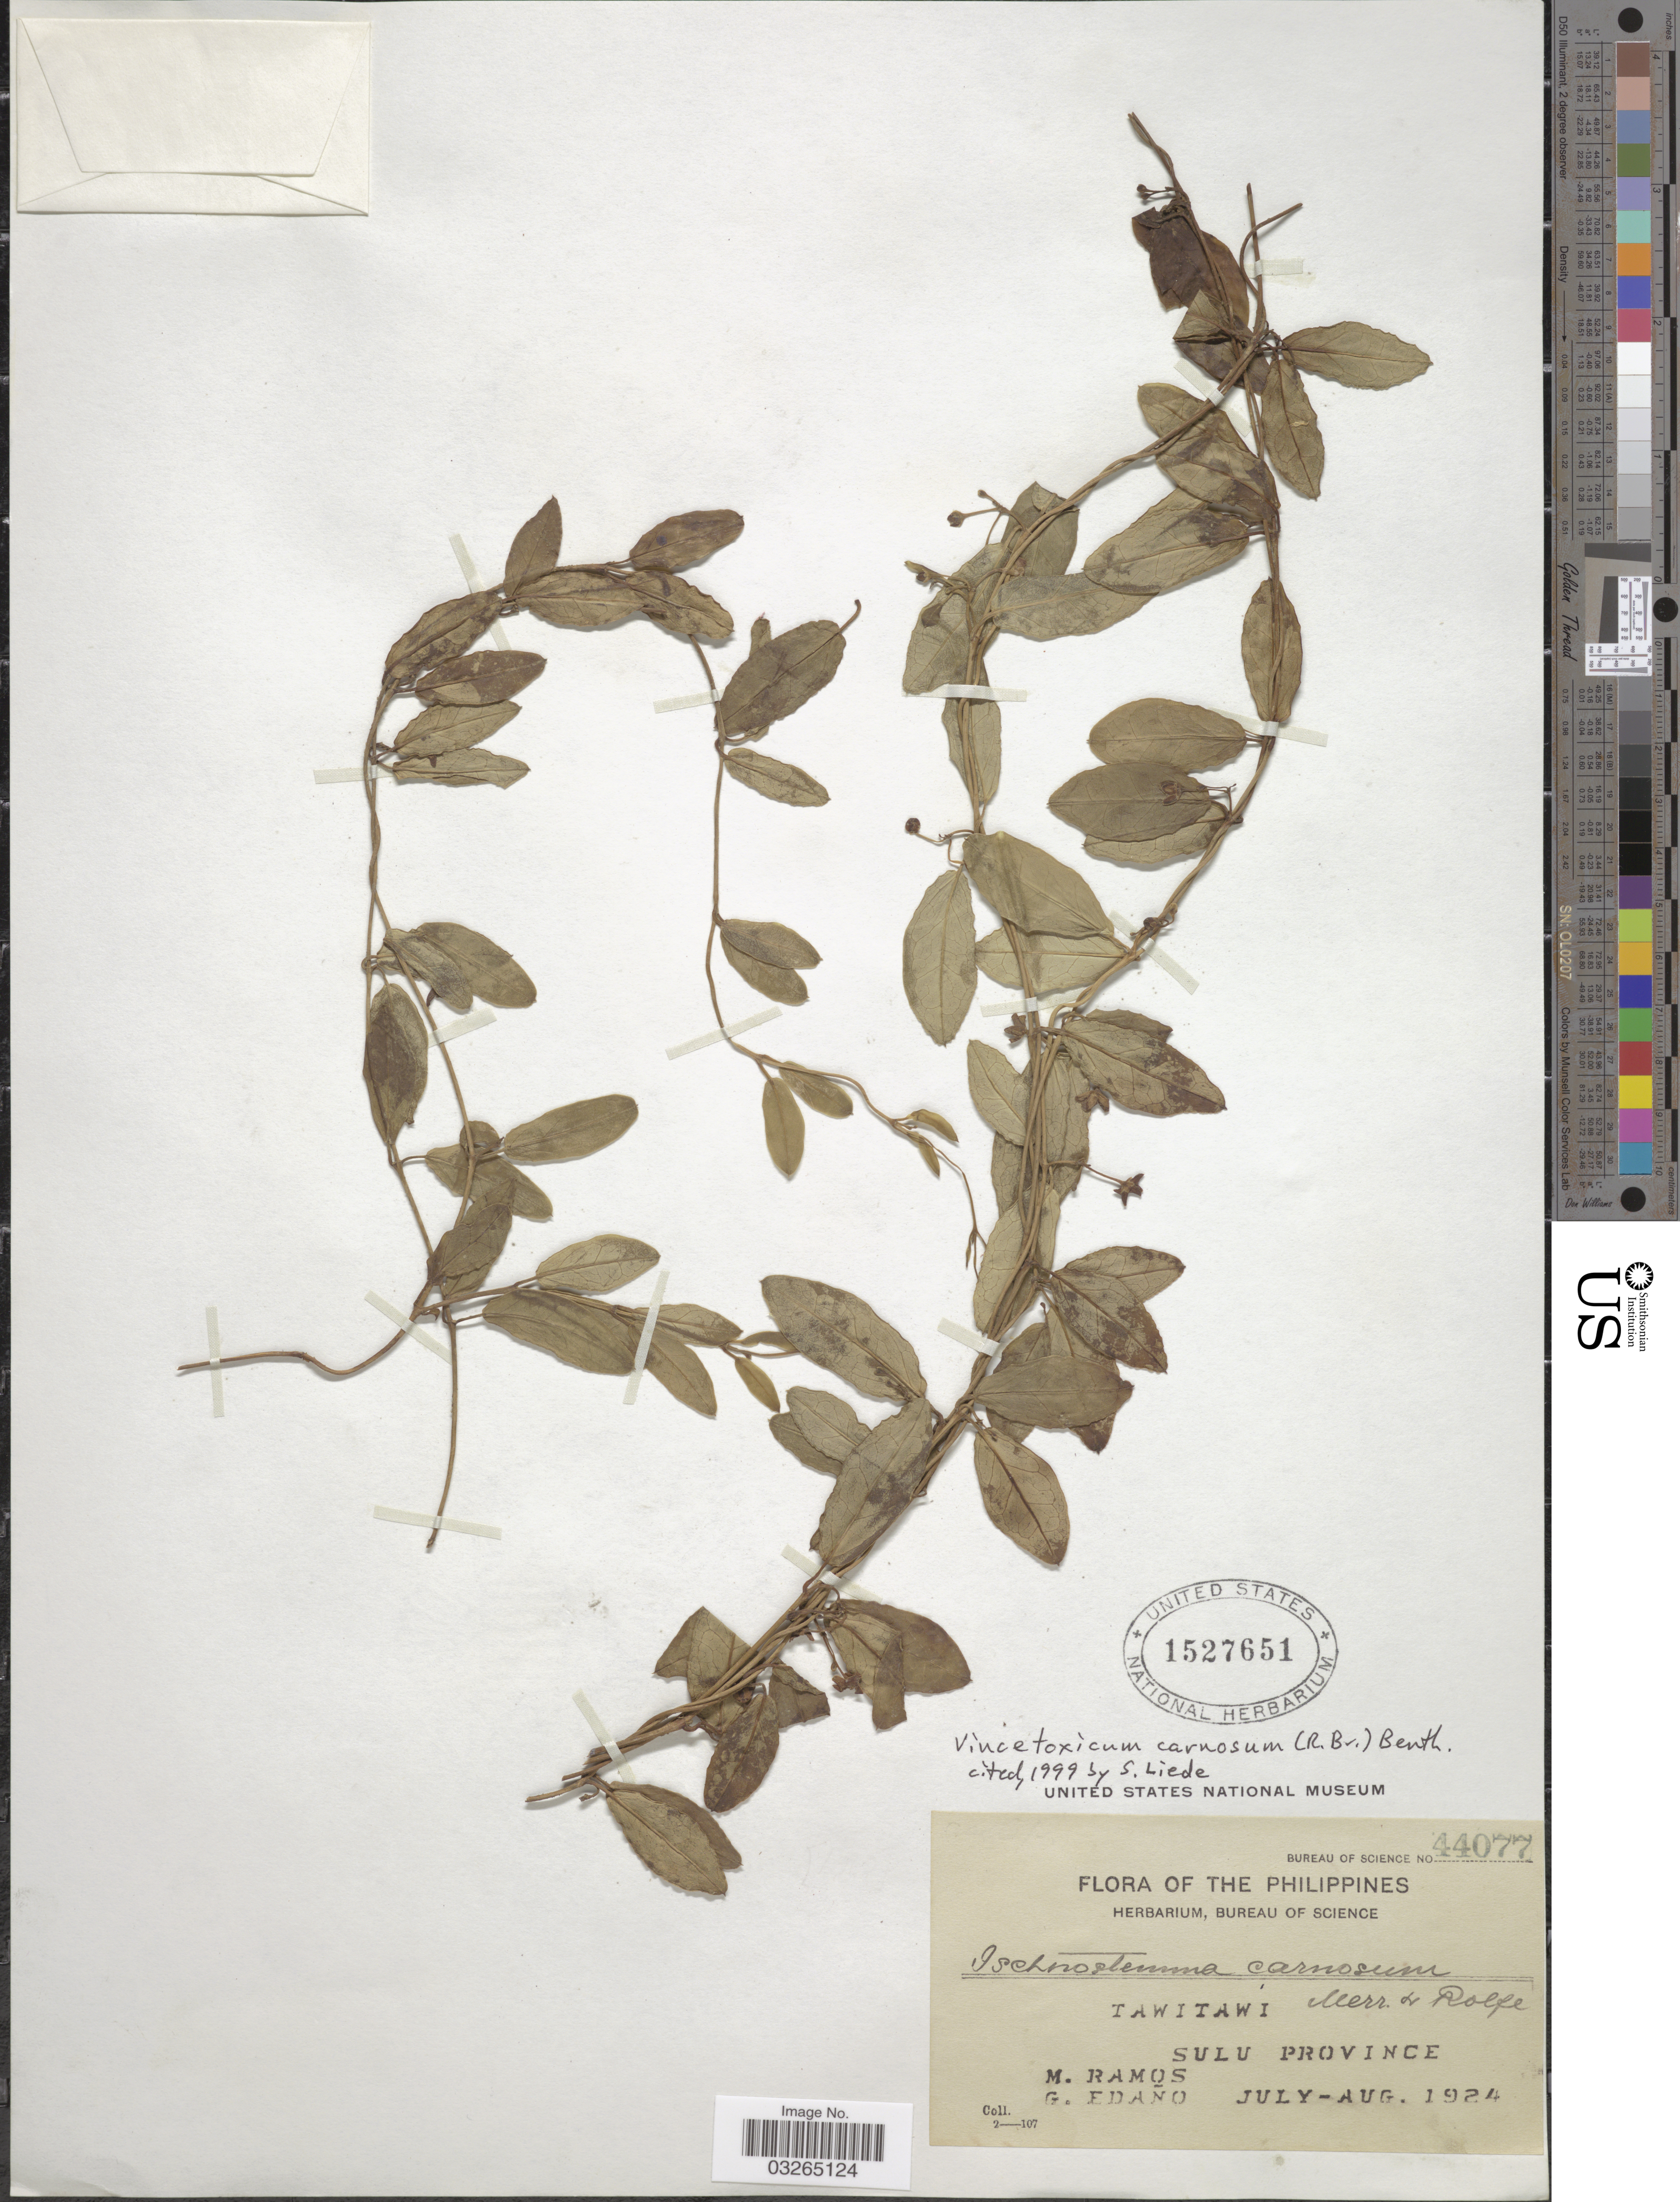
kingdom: Plantae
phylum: Tracheophyta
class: Magnoliopsida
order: Gentianales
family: Apocynaceae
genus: Vincetoxicum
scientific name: Vincetoxicum carnosum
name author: (R. Br.) Benth.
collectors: M. Ramos & G. Edaño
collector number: Bureau of Science 44077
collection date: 1924-07/1924-08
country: Philippines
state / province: Muslim Mindanao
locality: Tawitawi, Sulu Province.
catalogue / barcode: US 1527651